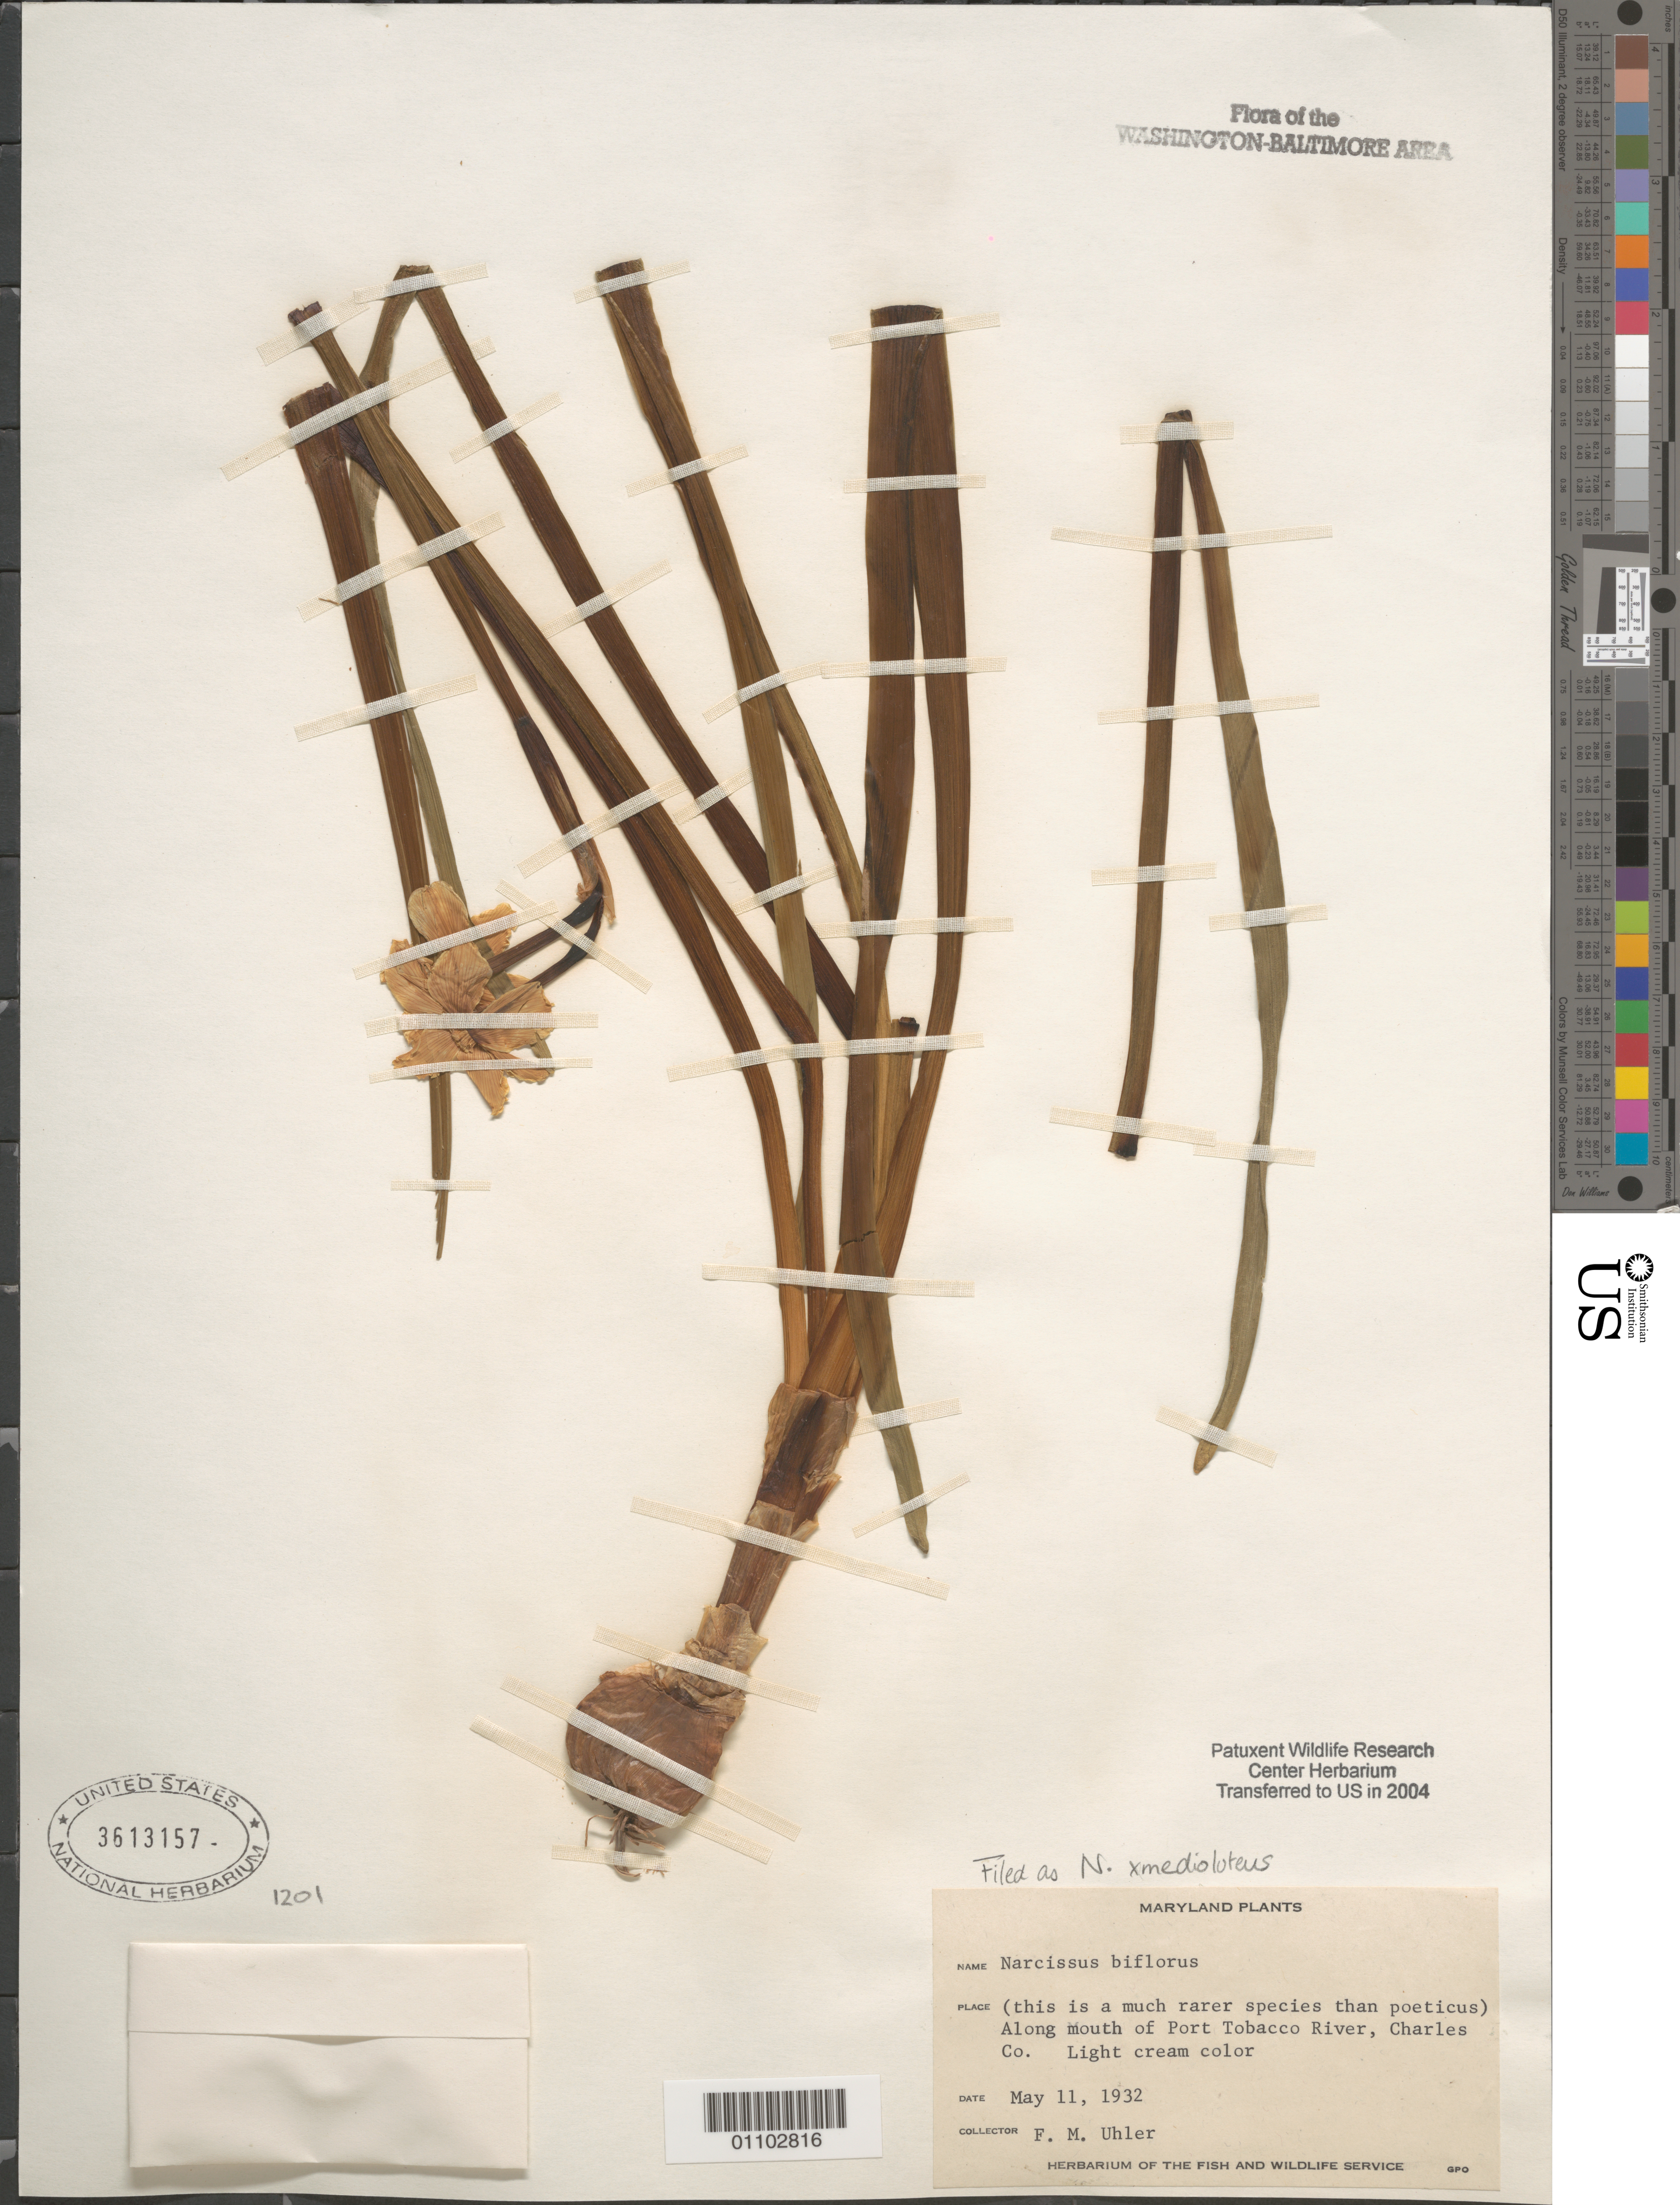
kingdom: Plantae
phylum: Tracheophyta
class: Liliopsida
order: Asparagales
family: Amaryllidaceae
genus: Narcissus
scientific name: Narcissus x medioluteus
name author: Mill.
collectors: F. Uhler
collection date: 1932-05-11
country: United States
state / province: Maryland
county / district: Charles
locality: Along mouth of Port Tobacco River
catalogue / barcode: US 3613157